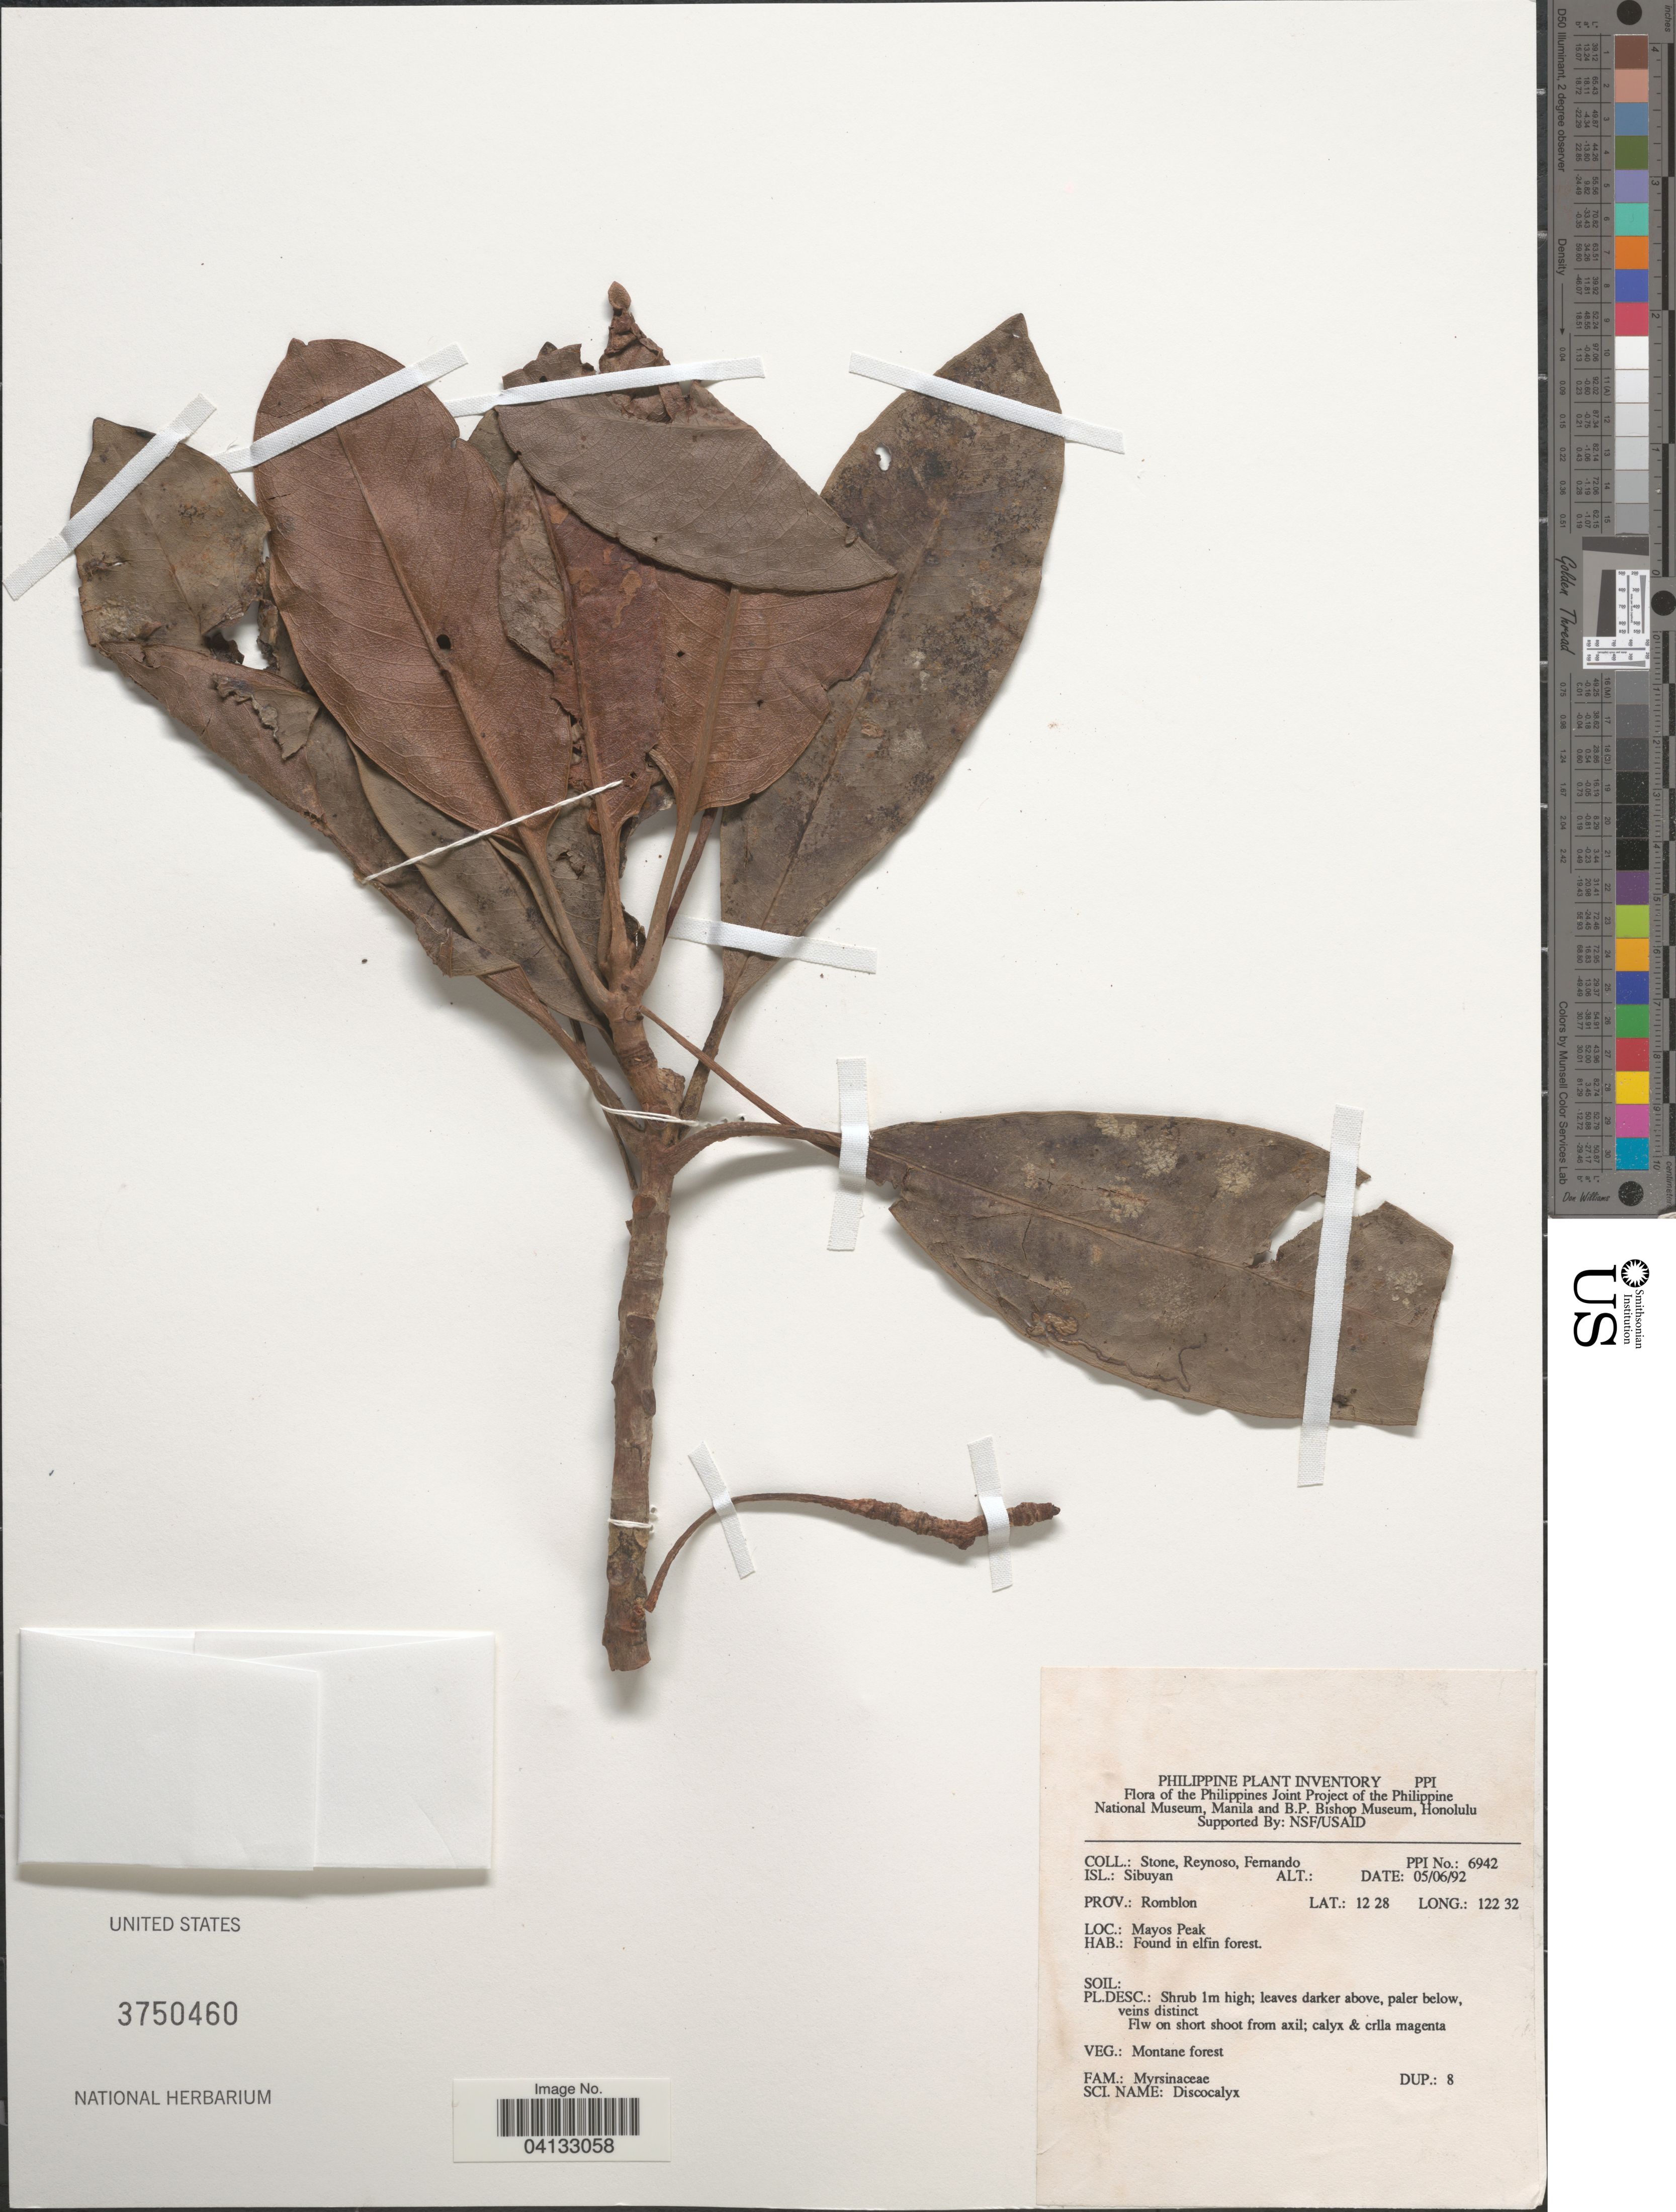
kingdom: Plantae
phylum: Tracheophyta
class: Magnoliopsida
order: Ericales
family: Primulaceae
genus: Discocalyx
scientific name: Discocalyx sp.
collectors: -. Stone, E. Reynoso & -- Fernando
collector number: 6942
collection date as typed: Transcribed d/m/y: 5/6/92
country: Philippines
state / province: Western Visayas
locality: Isl.: Sibuyan. Prov.: Romblon. Mayos Peak.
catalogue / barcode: US 3750460